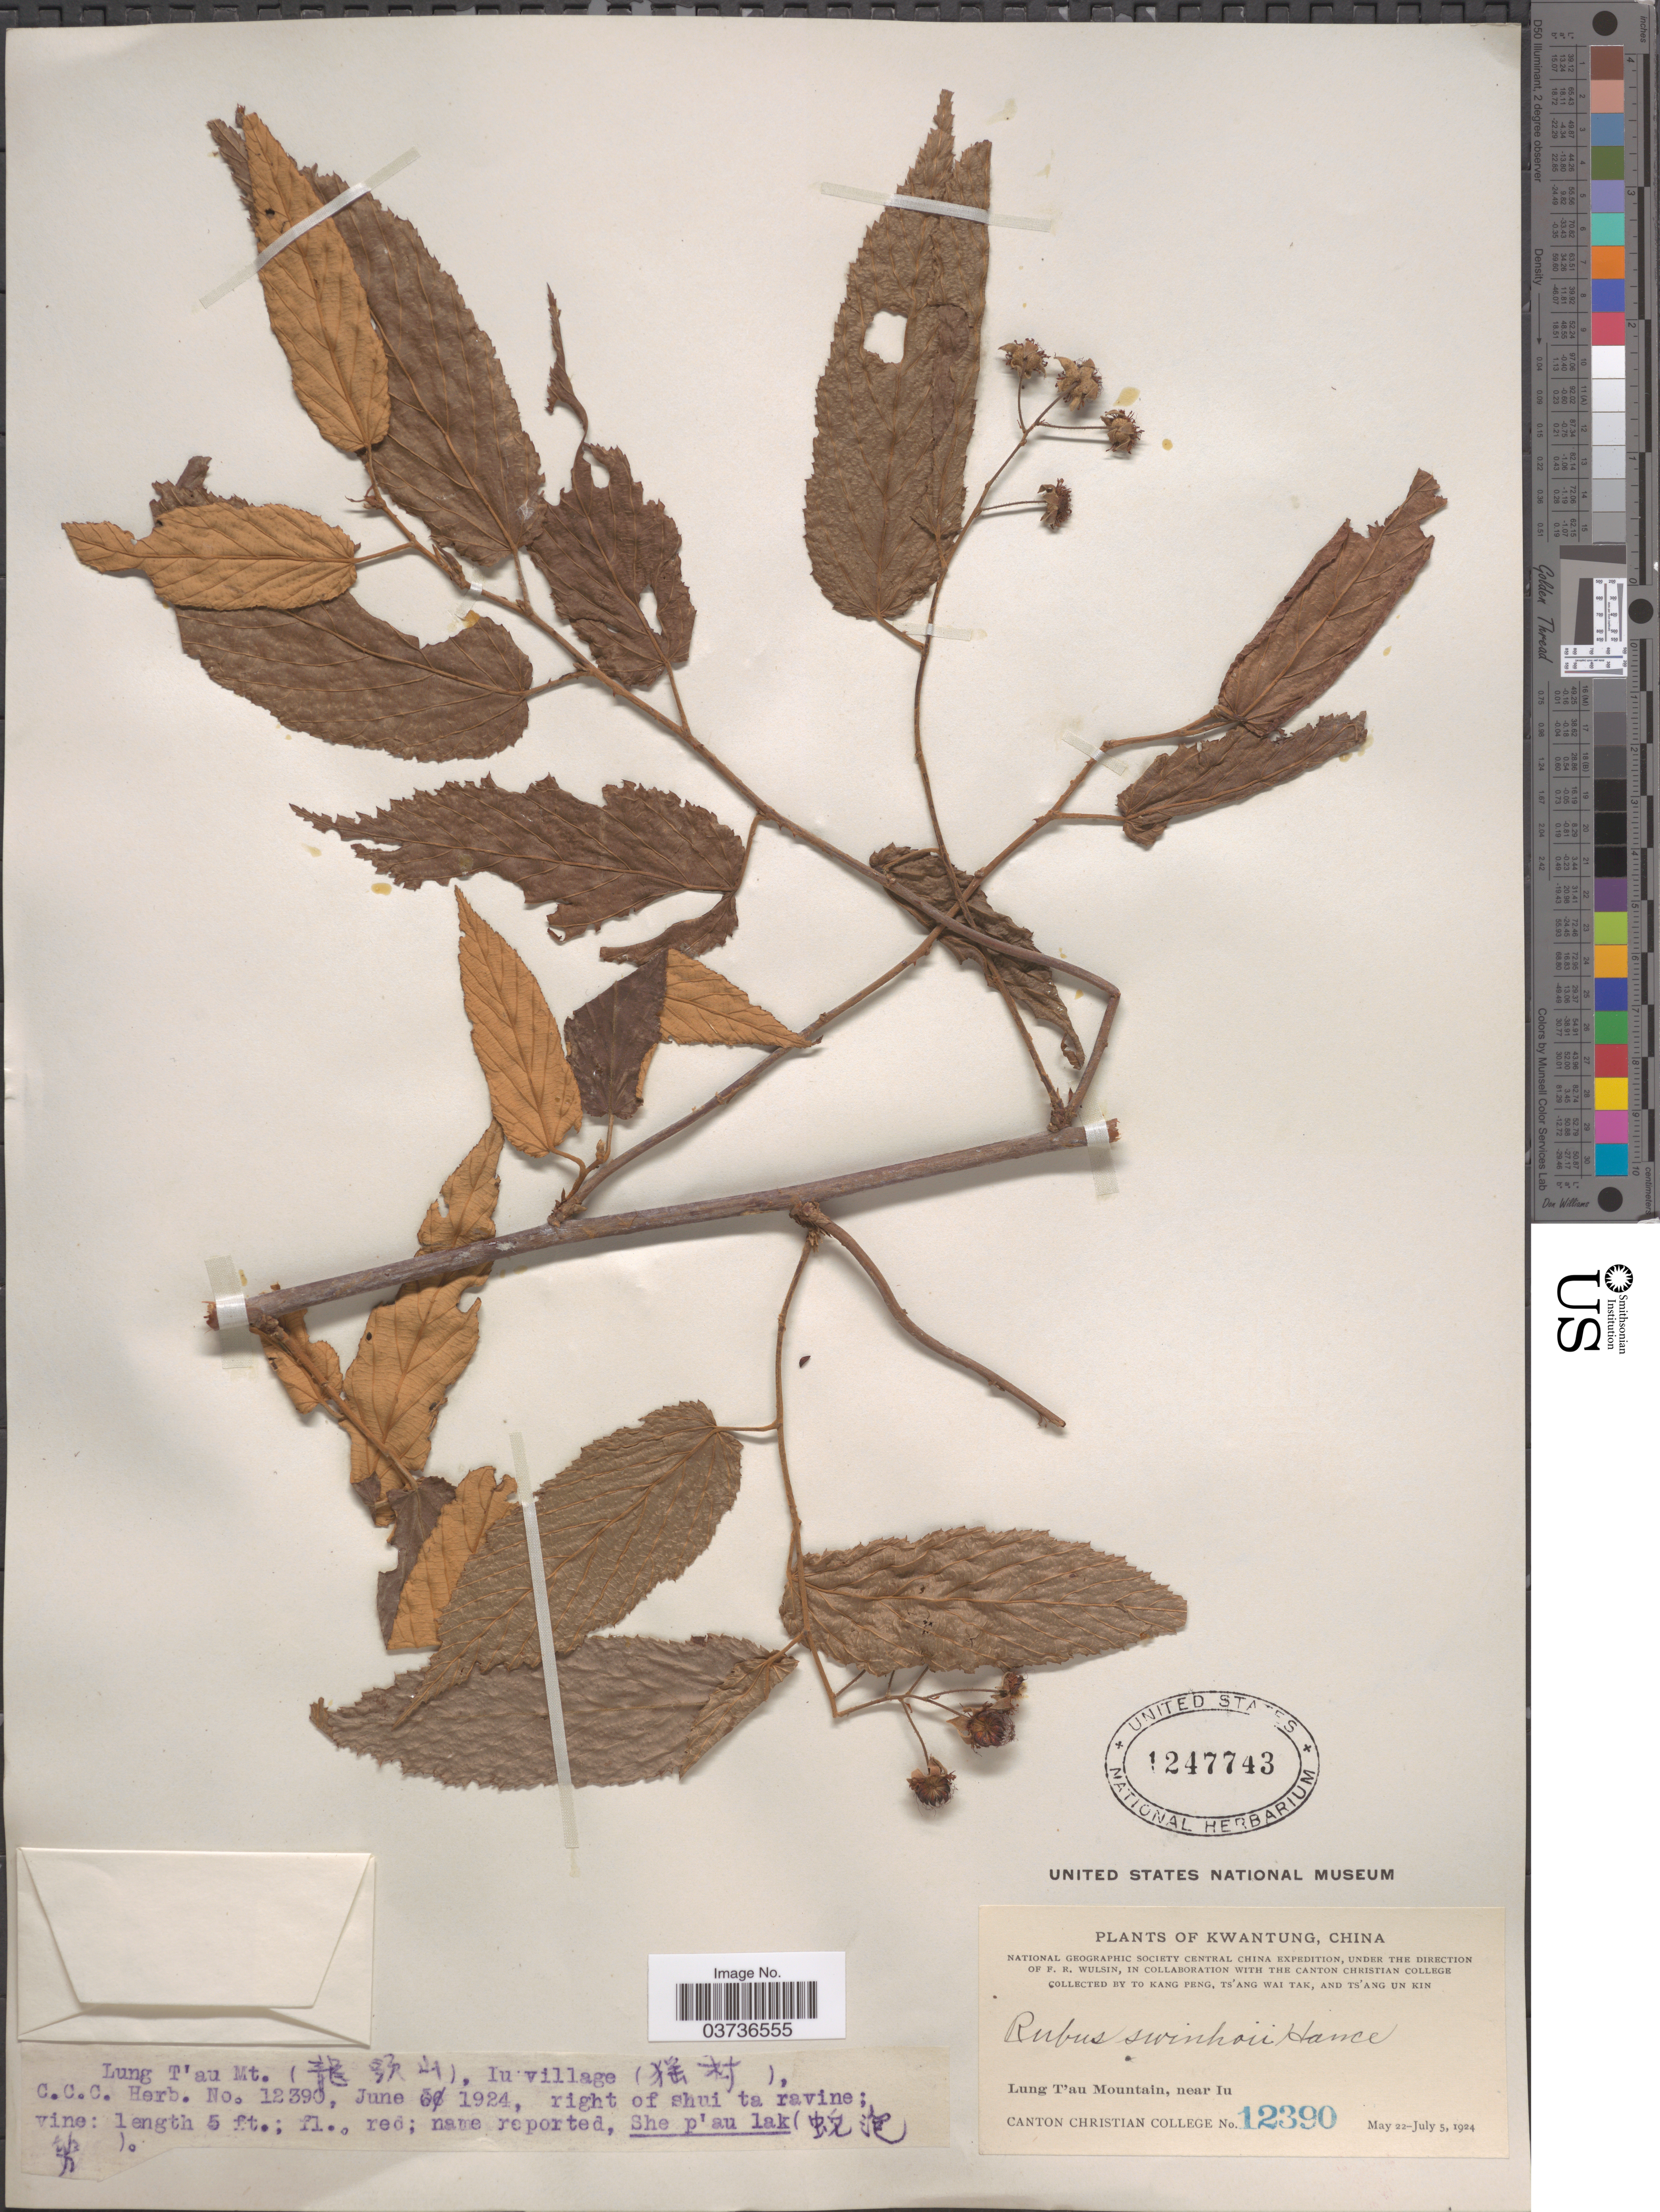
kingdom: Plantae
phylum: Tracheophyta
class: Magnoliopsida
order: Rosales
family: Rosaceae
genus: Rubus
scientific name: Rubus swinhoei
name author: Hance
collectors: To Kang P'eng, W. T. Tsang & Ts' Ang Un Kin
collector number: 12390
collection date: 1924-06-06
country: China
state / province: Guangdong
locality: Kwantung. Lung T'au Mountain, near Iu. (X), Iu village (X).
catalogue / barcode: US 1247743